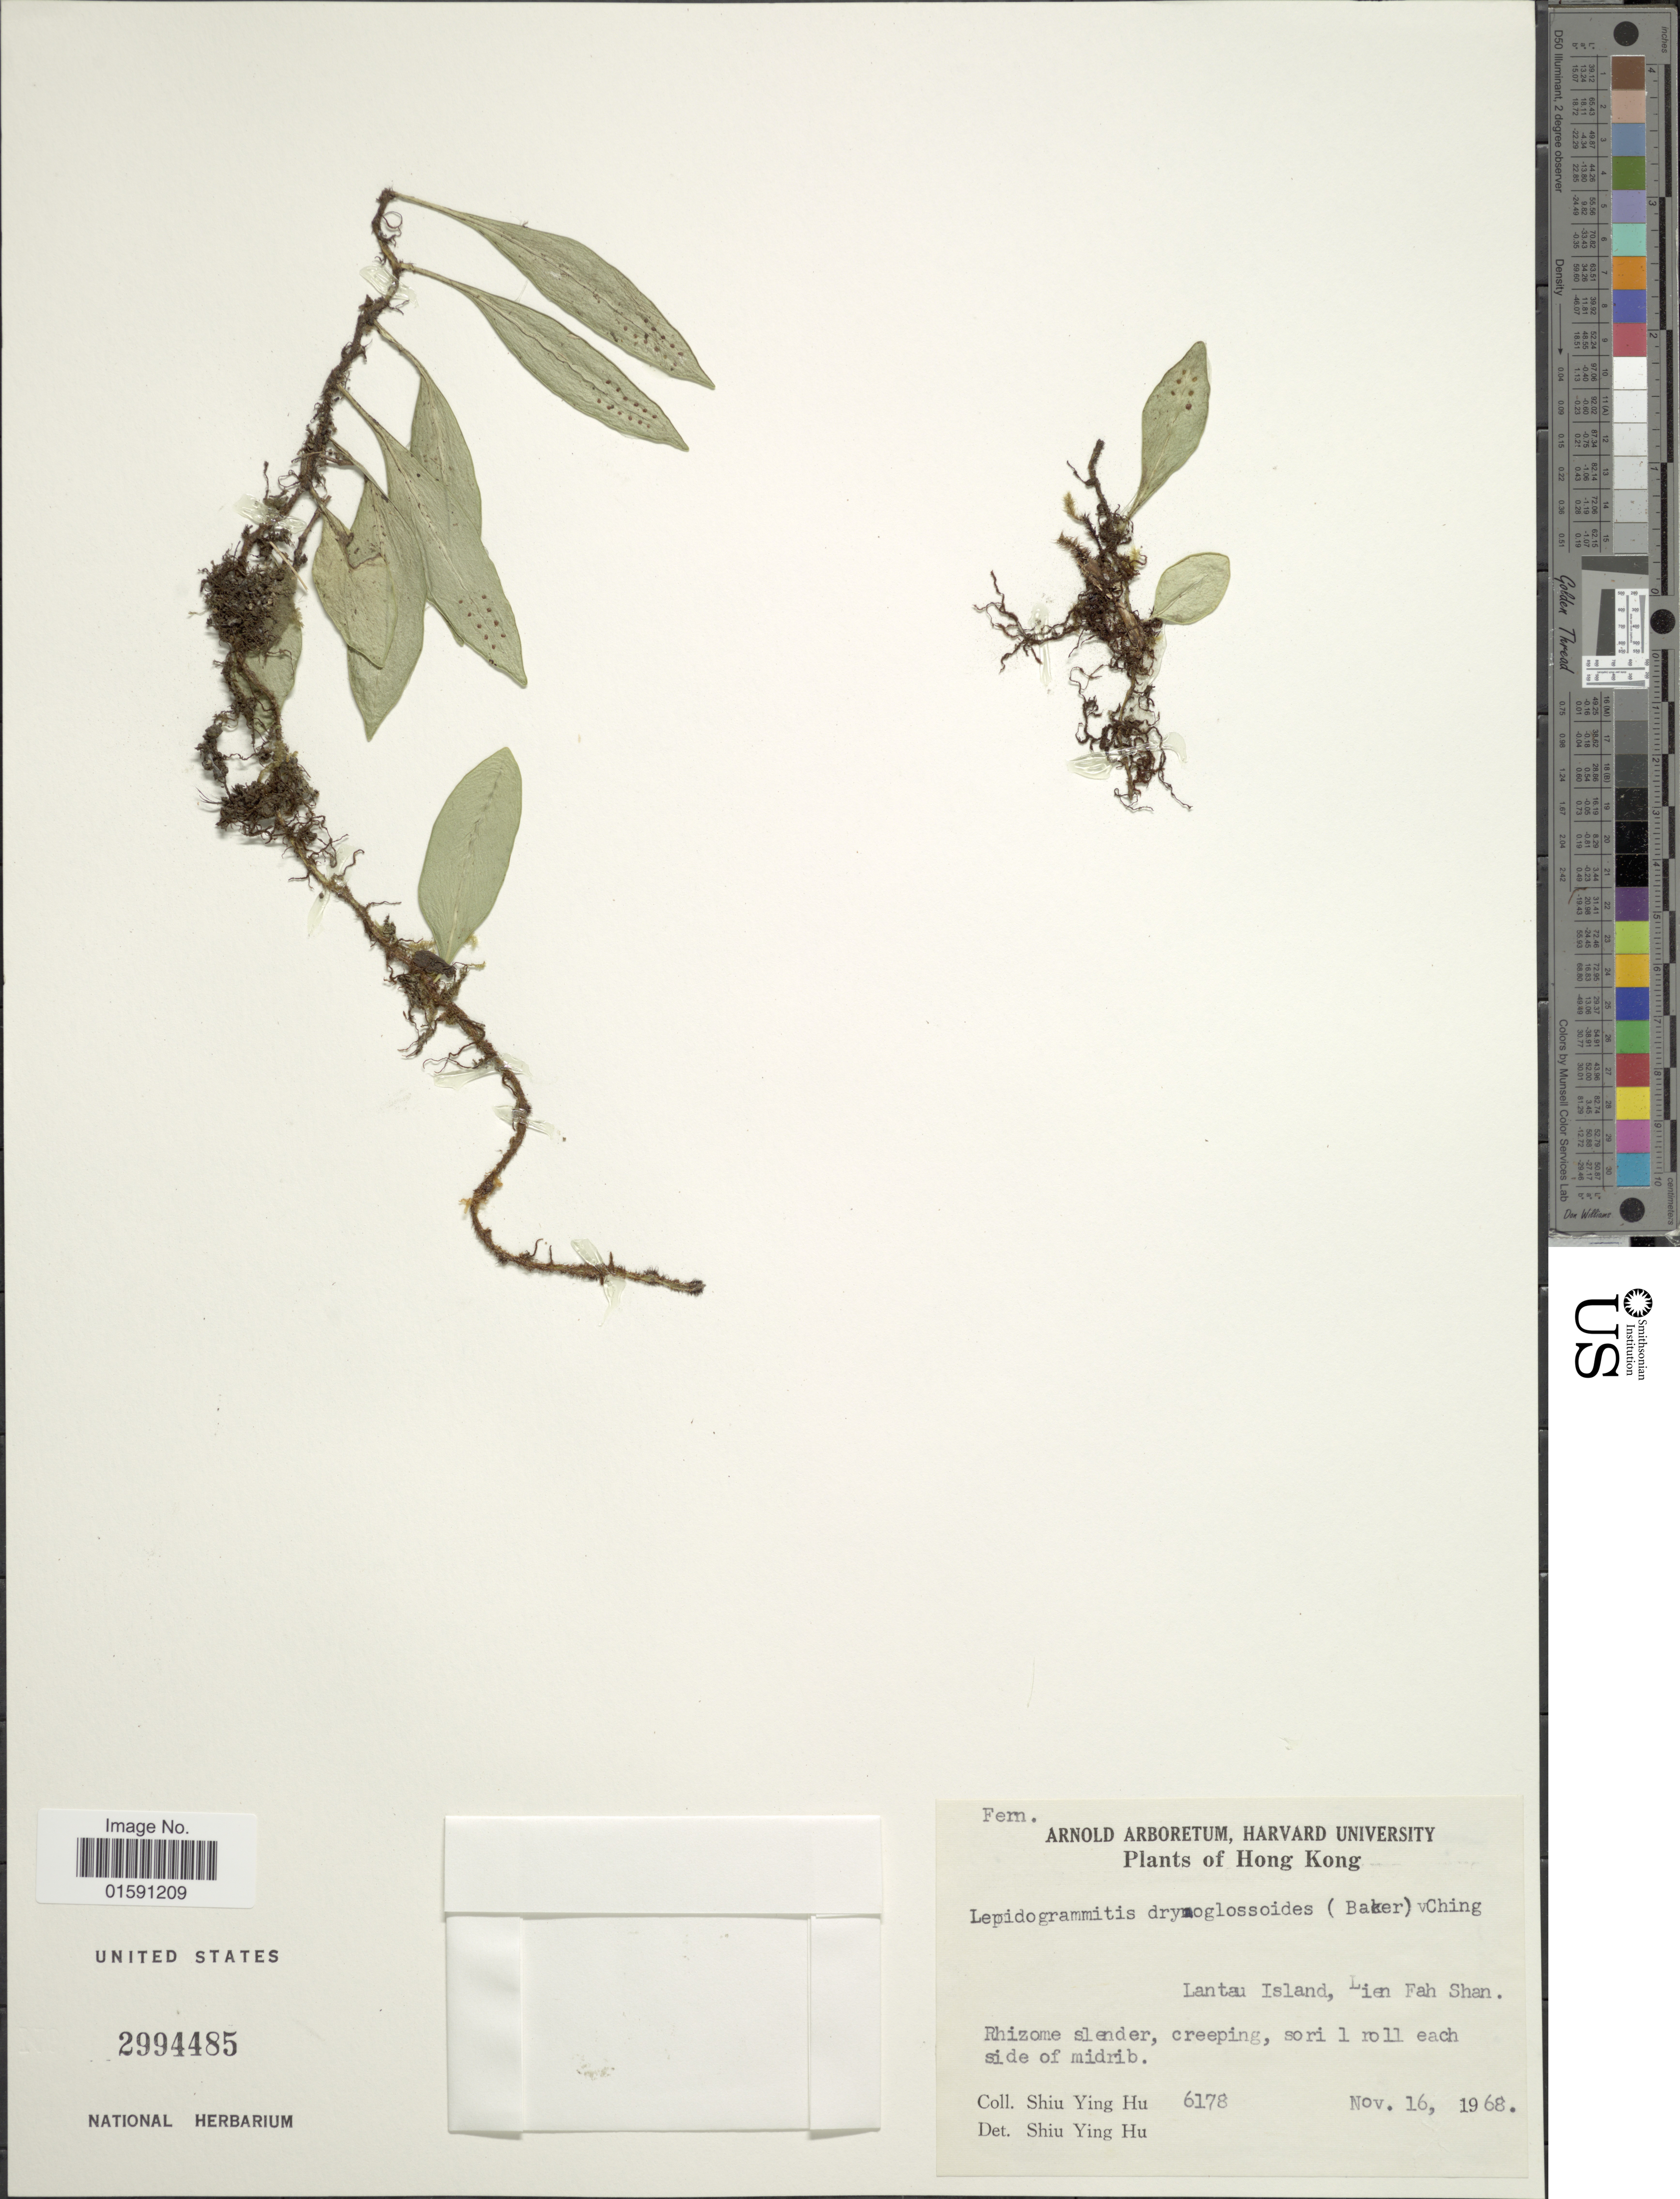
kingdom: Plantae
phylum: Tracheophyta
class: Polypodiopsida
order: Polypodiales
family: Polypodiaceae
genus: Selliguea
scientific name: Selliguea drymoglossoides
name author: (Baker)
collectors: S. Y. Hu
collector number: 6178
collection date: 1968-11-16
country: China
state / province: Hong Kong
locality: Lantau Island, Lien Fah Shan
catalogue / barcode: US 2994485